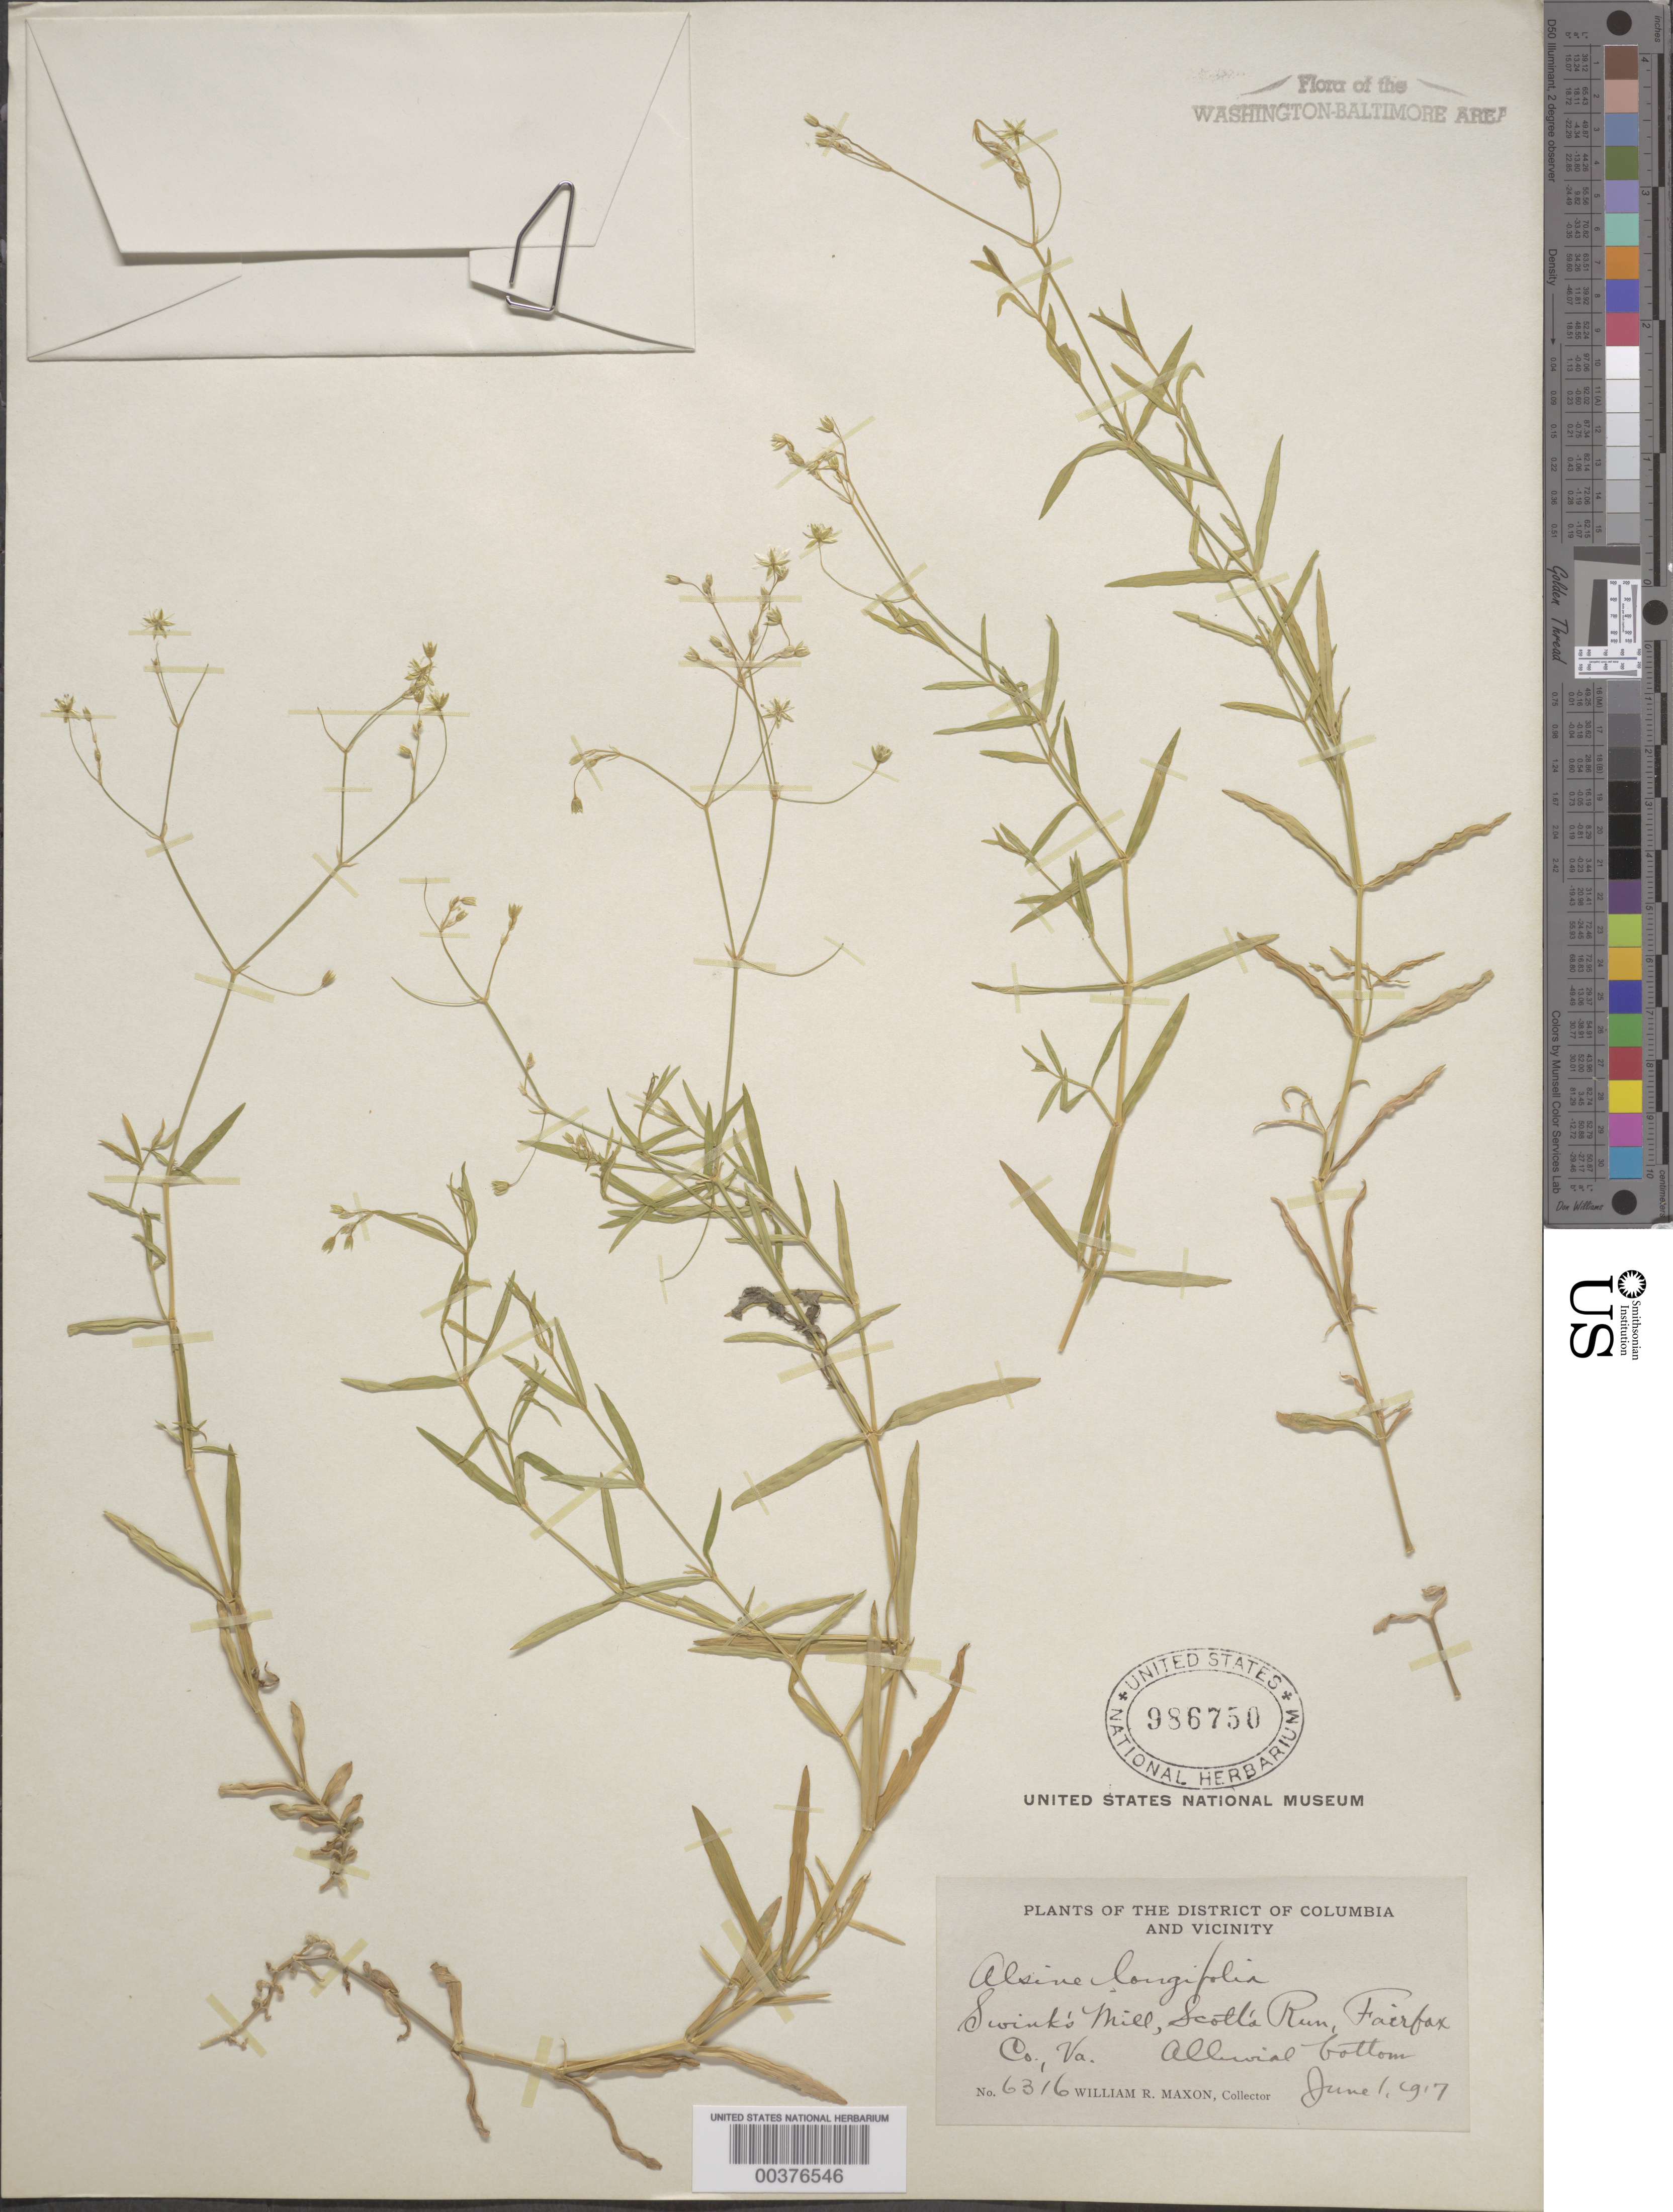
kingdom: Plantae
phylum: Tracheophyta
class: Magnoliopsida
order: Caryophyllales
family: Caryophyllaceae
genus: Stellaria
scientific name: Stellaria longifolia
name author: Muhl. ex Willd.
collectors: W. R. Maxon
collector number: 6316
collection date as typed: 01 Jun 1917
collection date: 1917-06-01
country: United States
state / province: Virginia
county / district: Fairfax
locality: Swinks Mill, Scotts Run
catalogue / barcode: US 986750